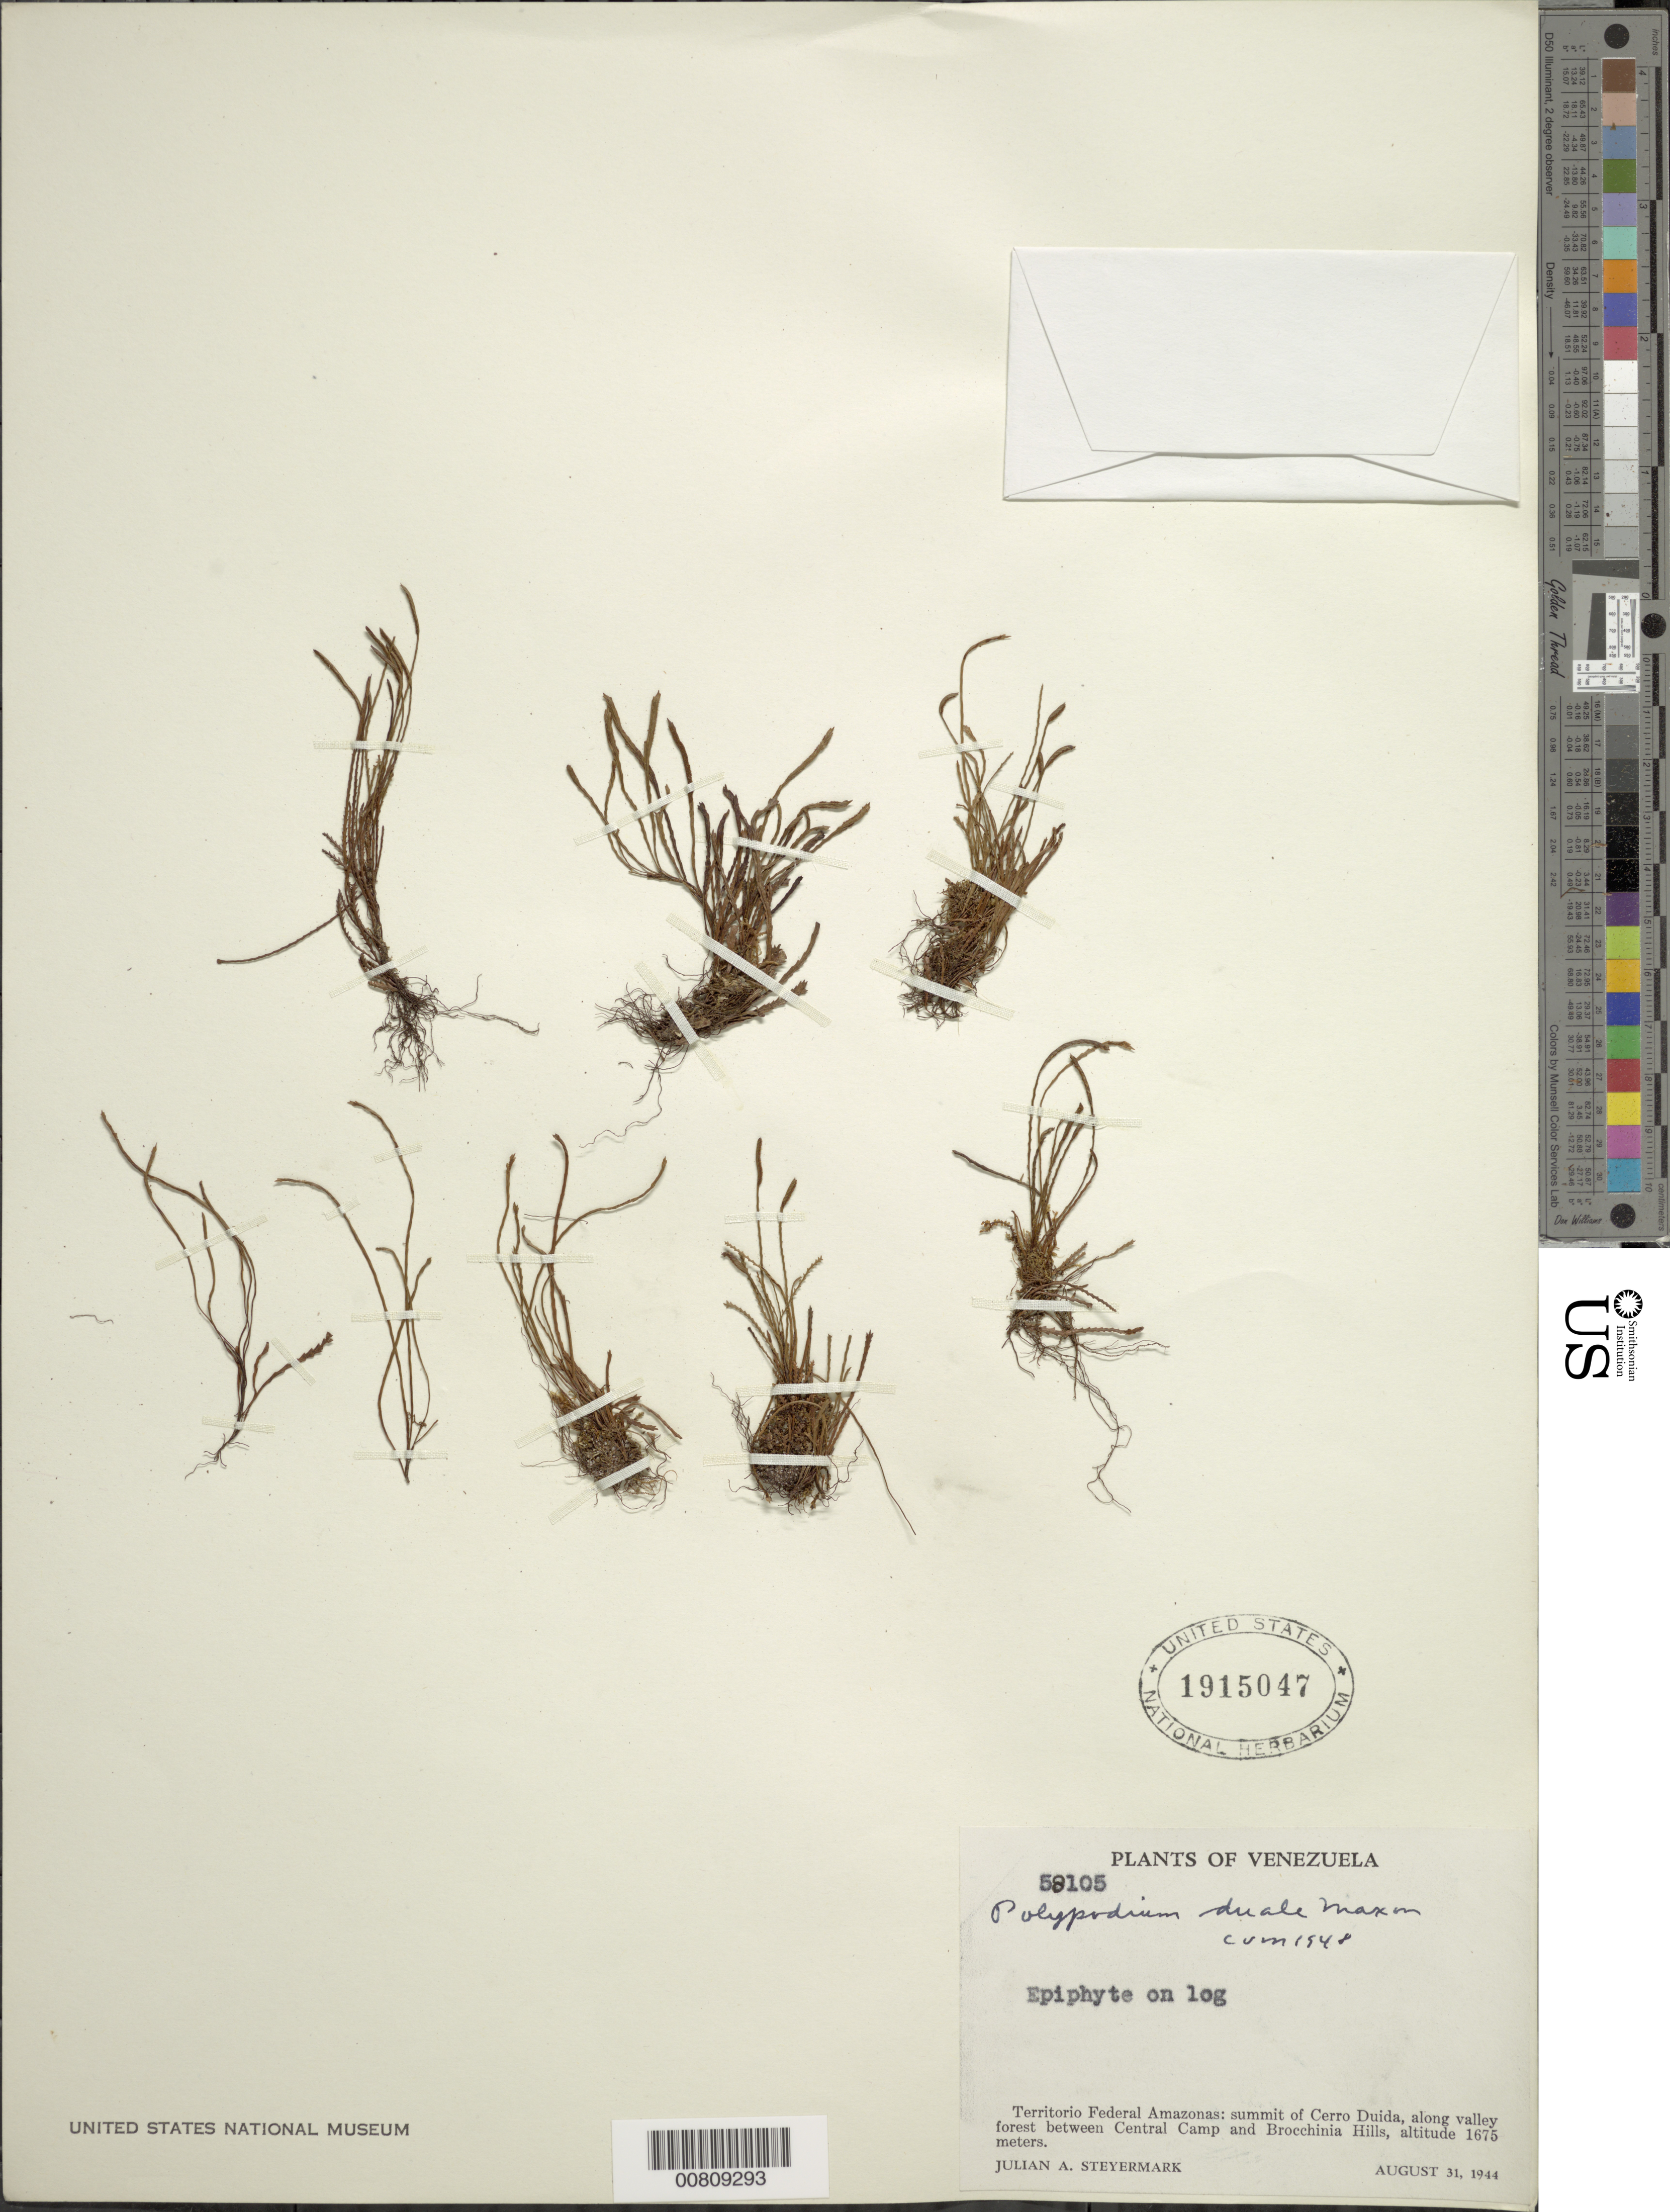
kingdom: Plantae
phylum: Tracheophyta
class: Polypodiopsida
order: Polypodiales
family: Polypodiaceae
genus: Cochlidium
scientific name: Cochlidium serrulatum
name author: (Sw.) L.E. Bishop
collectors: J. Steyermark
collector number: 58105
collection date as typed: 31-Aug-44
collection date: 1944-08-31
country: Venezuela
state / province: Amazonas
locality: Cerro Duida, summit; between Central Camp and Brocchinia Hills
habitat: Valley forest; on log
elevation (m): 1675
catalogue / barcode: US 1915047